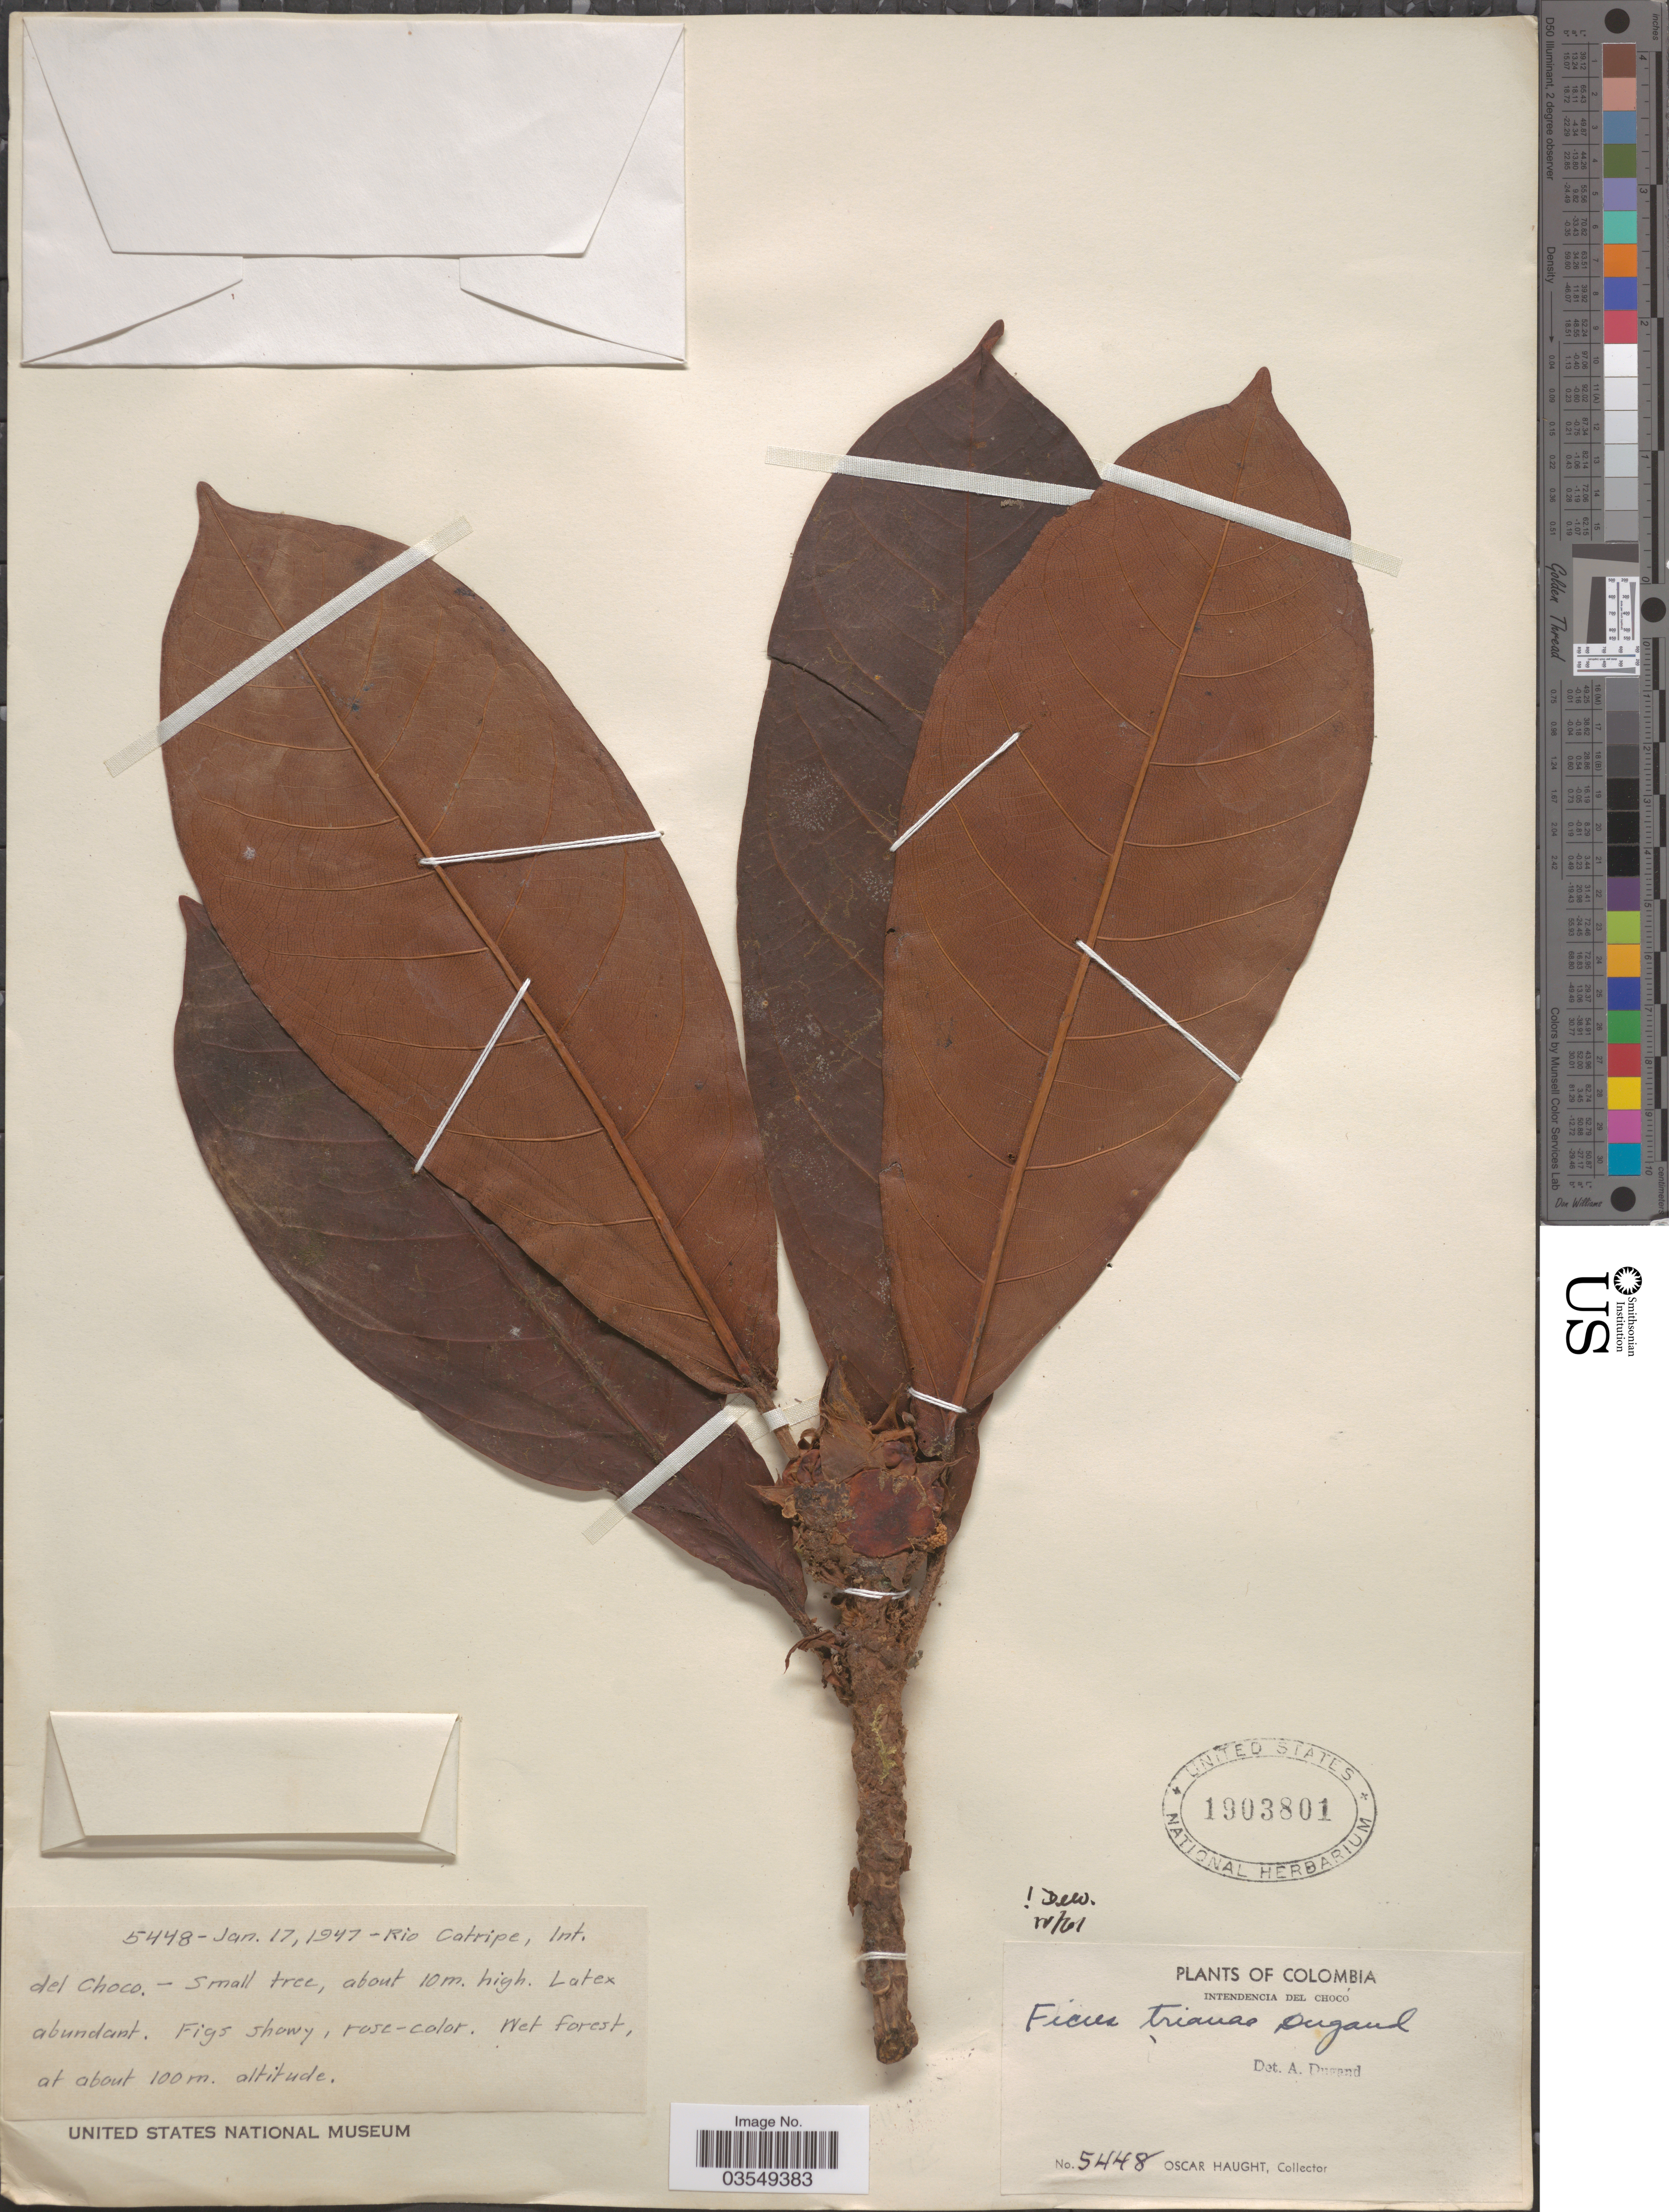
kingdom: Plantae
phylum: Tracheophyta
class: Magnoliopsida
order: Rosales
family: Moraceae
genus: Ficus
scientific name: Ficus trianae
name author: Dugand G.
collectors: O. L. Haught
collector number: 5448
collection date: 1947-01-17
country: Colombia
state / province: Chocó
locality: Rio Catripe, Intendencia del Chocó.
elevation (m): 100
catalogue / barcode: US 1903801